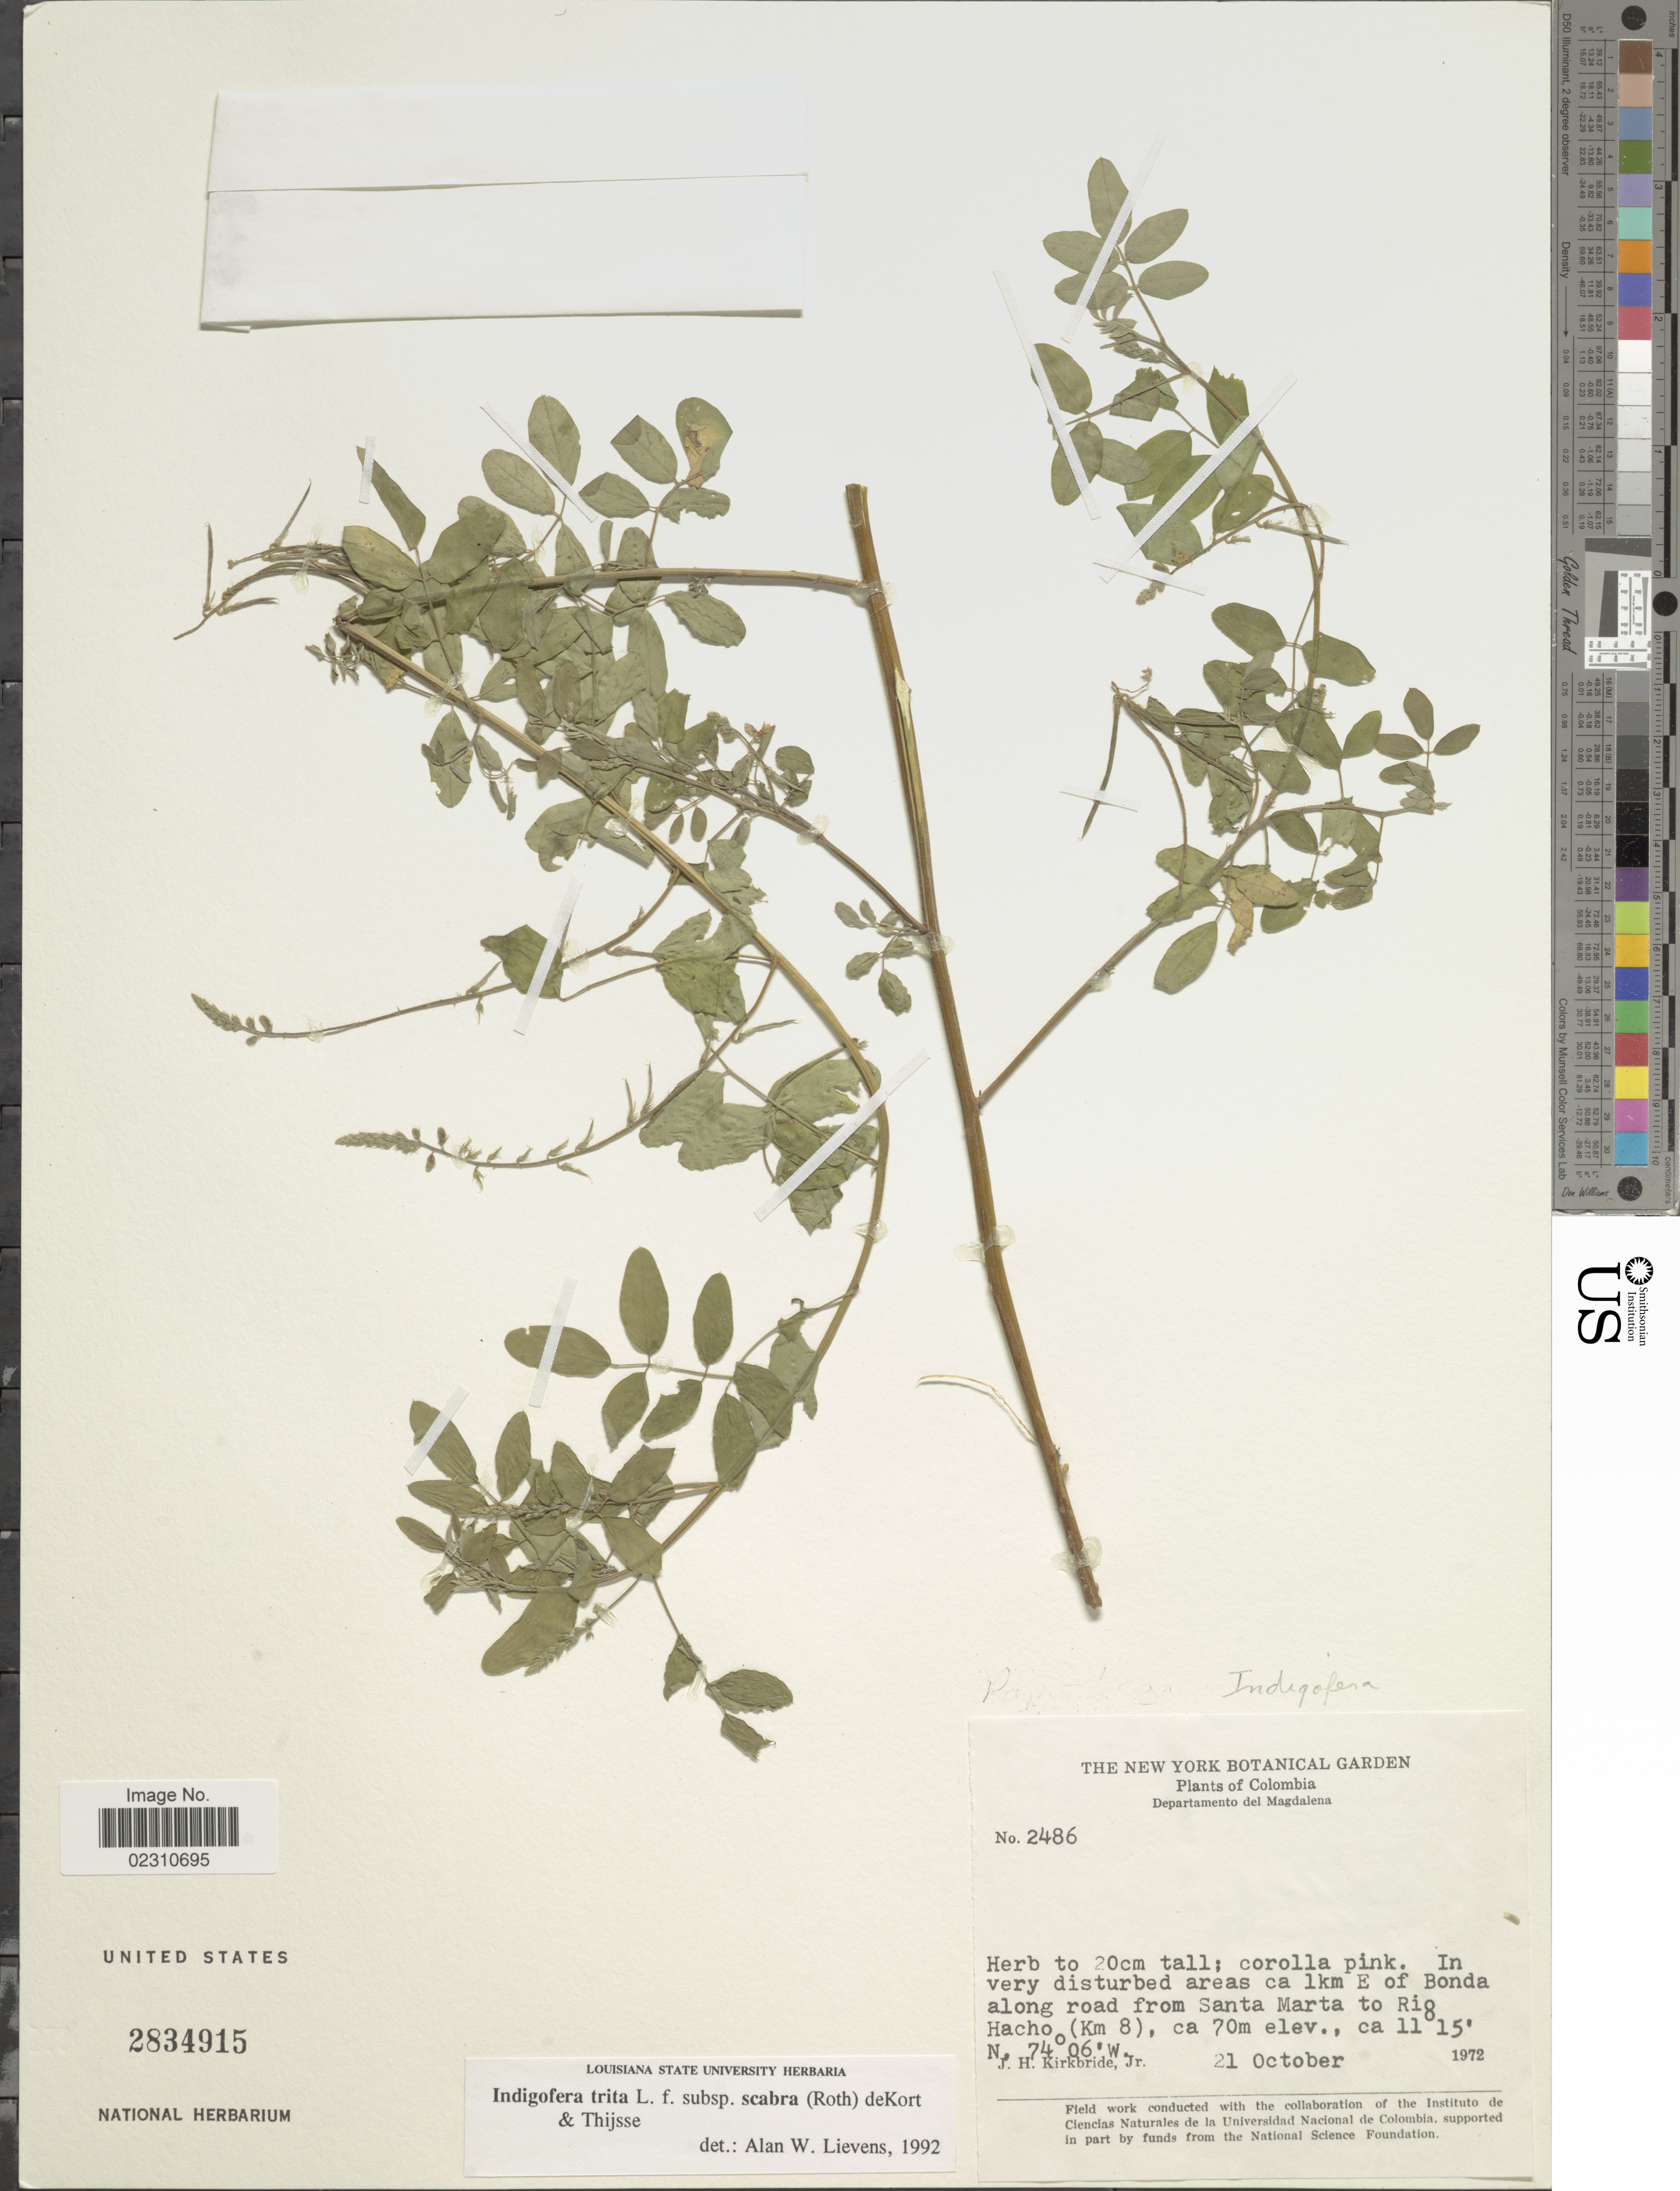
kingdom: Plantae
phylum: Tracheophyta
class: Magnoliopsida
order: Fabales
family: Fabaceae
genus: Indigofera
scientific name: Indigofera trita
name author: L. f.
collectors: J. H. Kirkbride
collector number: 2486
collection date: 1972-10-21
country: Colombia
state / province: Magdalena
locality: Department of Magdalena, In very disturbed areas ca 1km E of Bonda along road from Santa Marta to rio hacho (Km 8).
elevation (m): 70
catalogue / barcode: US 2834915